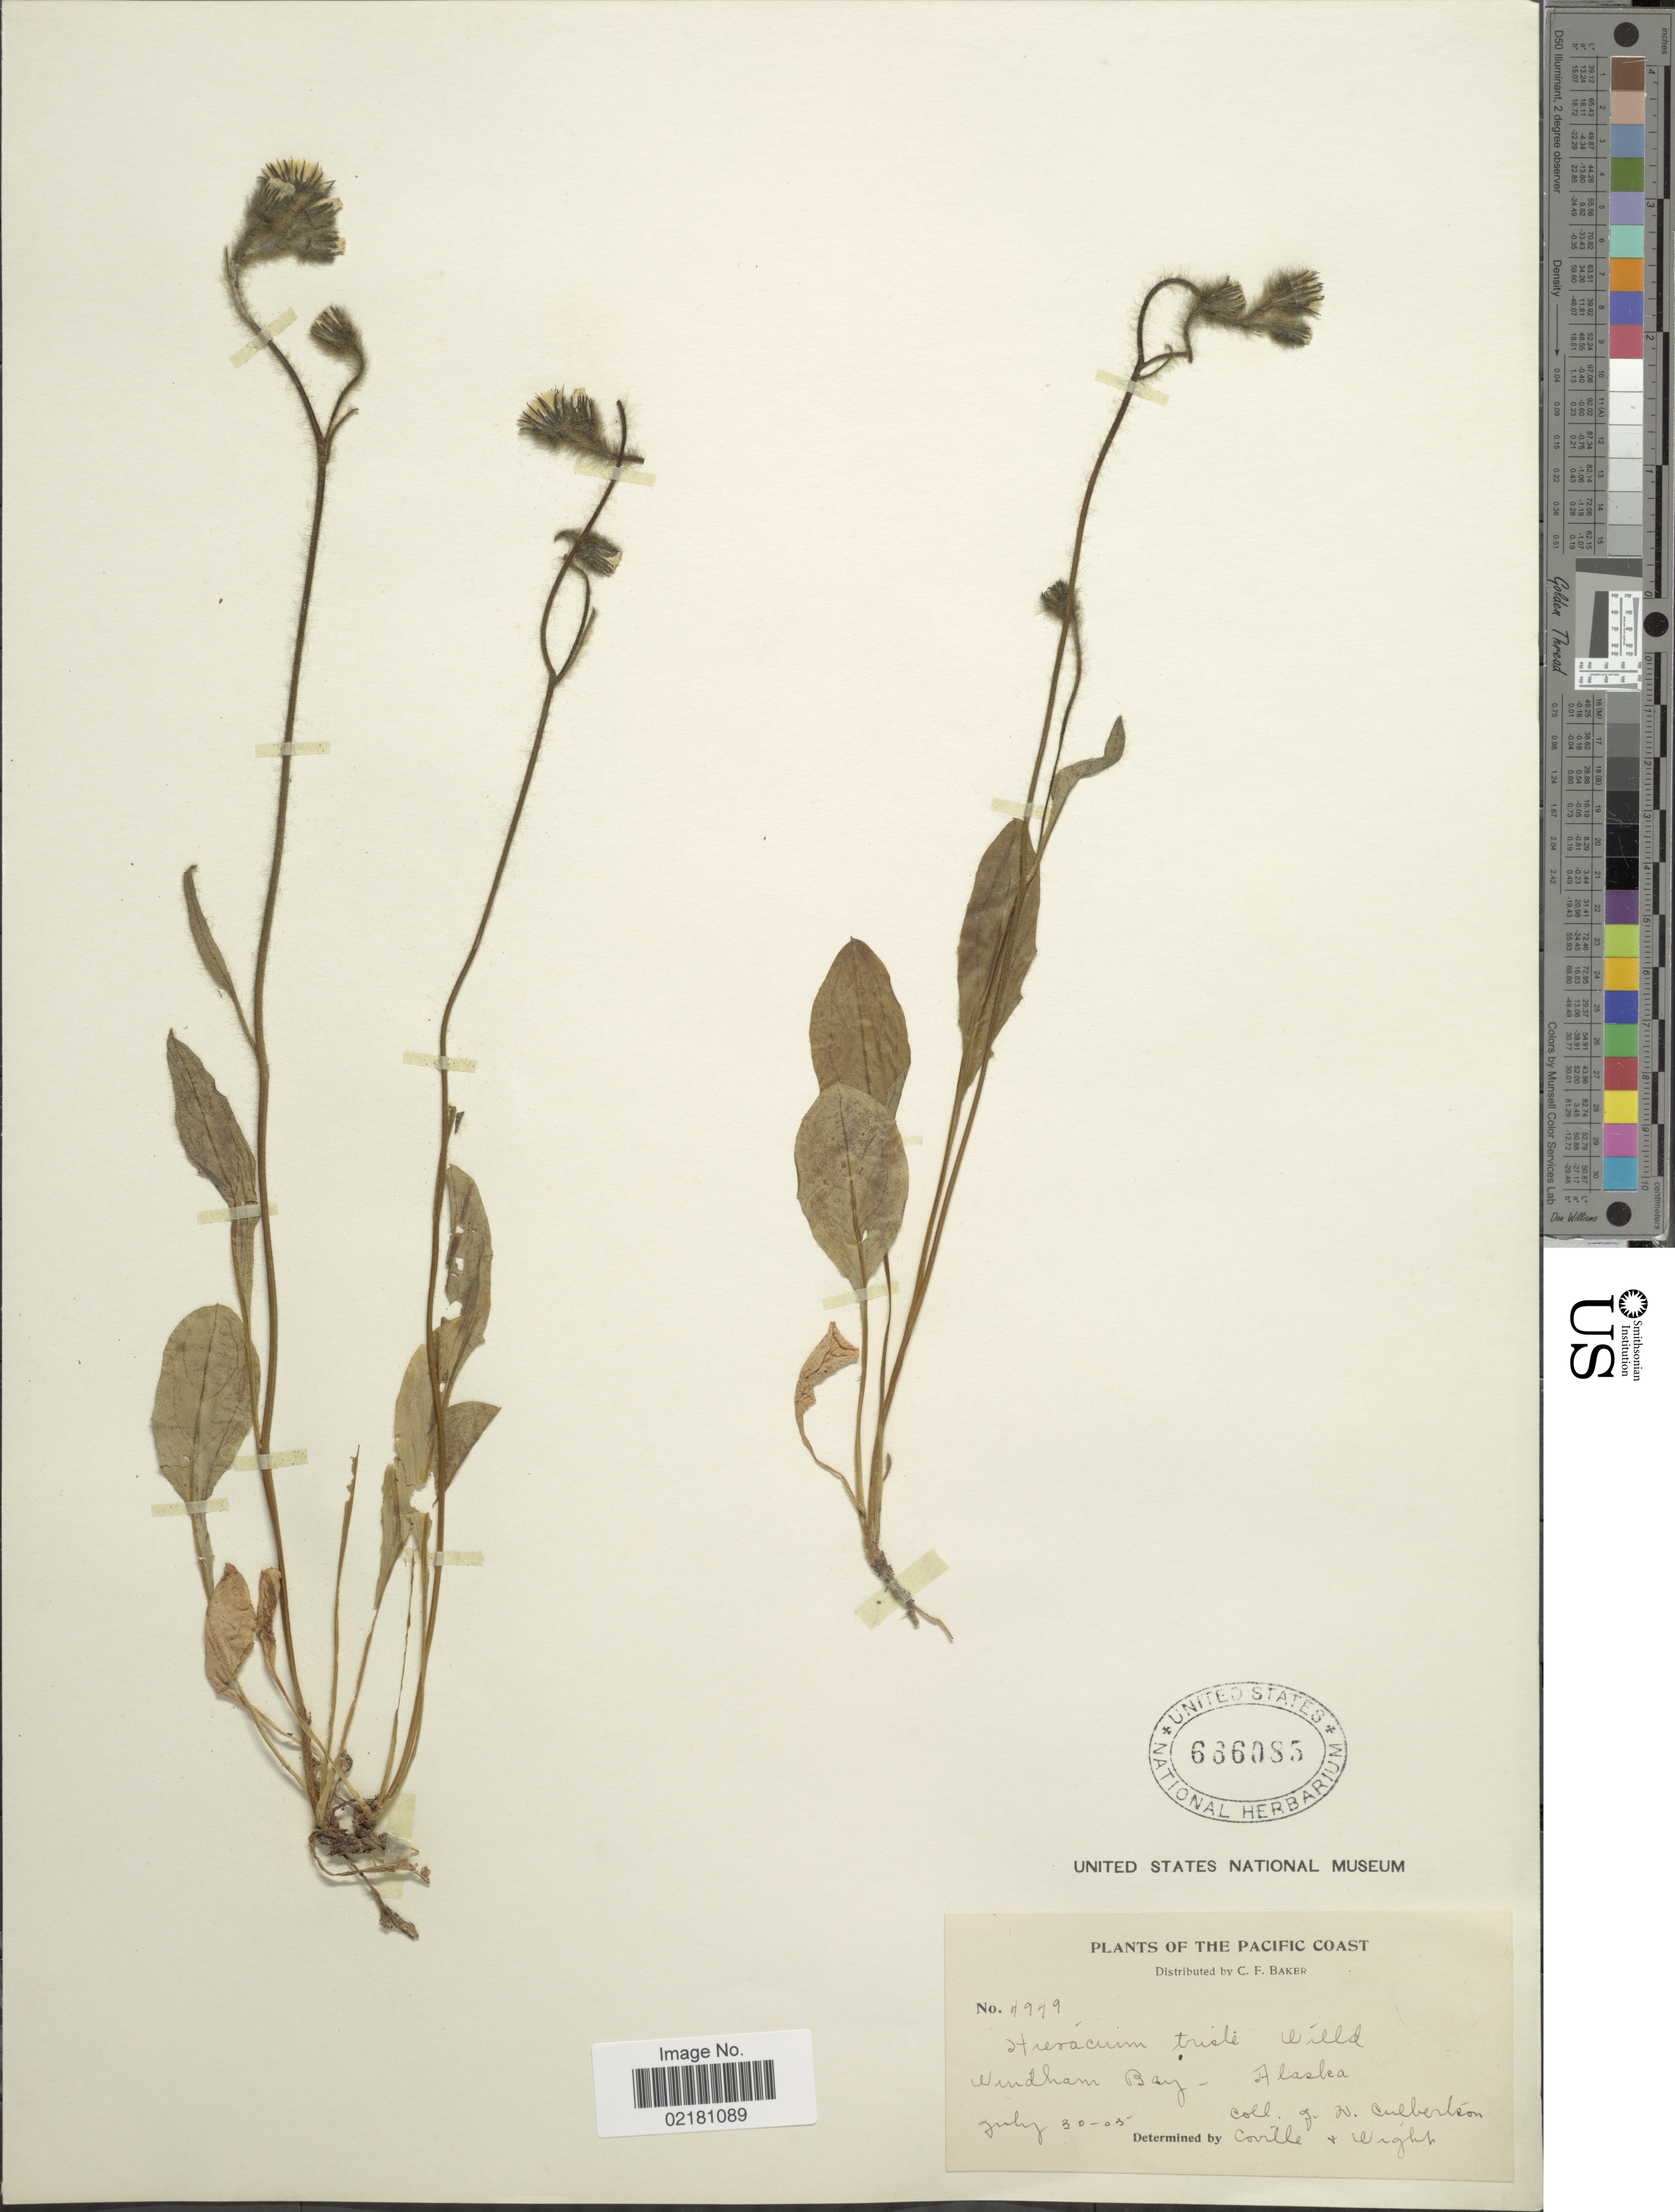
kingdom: Plantae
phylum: Tracheophyta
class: Magnoliopsida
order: Asterales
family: Asteraceae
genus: Hieracium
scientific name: Hieracium triste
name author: Willd. ex Spreng.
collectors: J. Culbertson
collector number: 4949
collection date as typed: Transcribed d/m/y: 30/7/05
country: United States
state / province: Alaska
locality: Pacific Coast. Windham Bay - Alaska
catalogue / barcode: US 666085